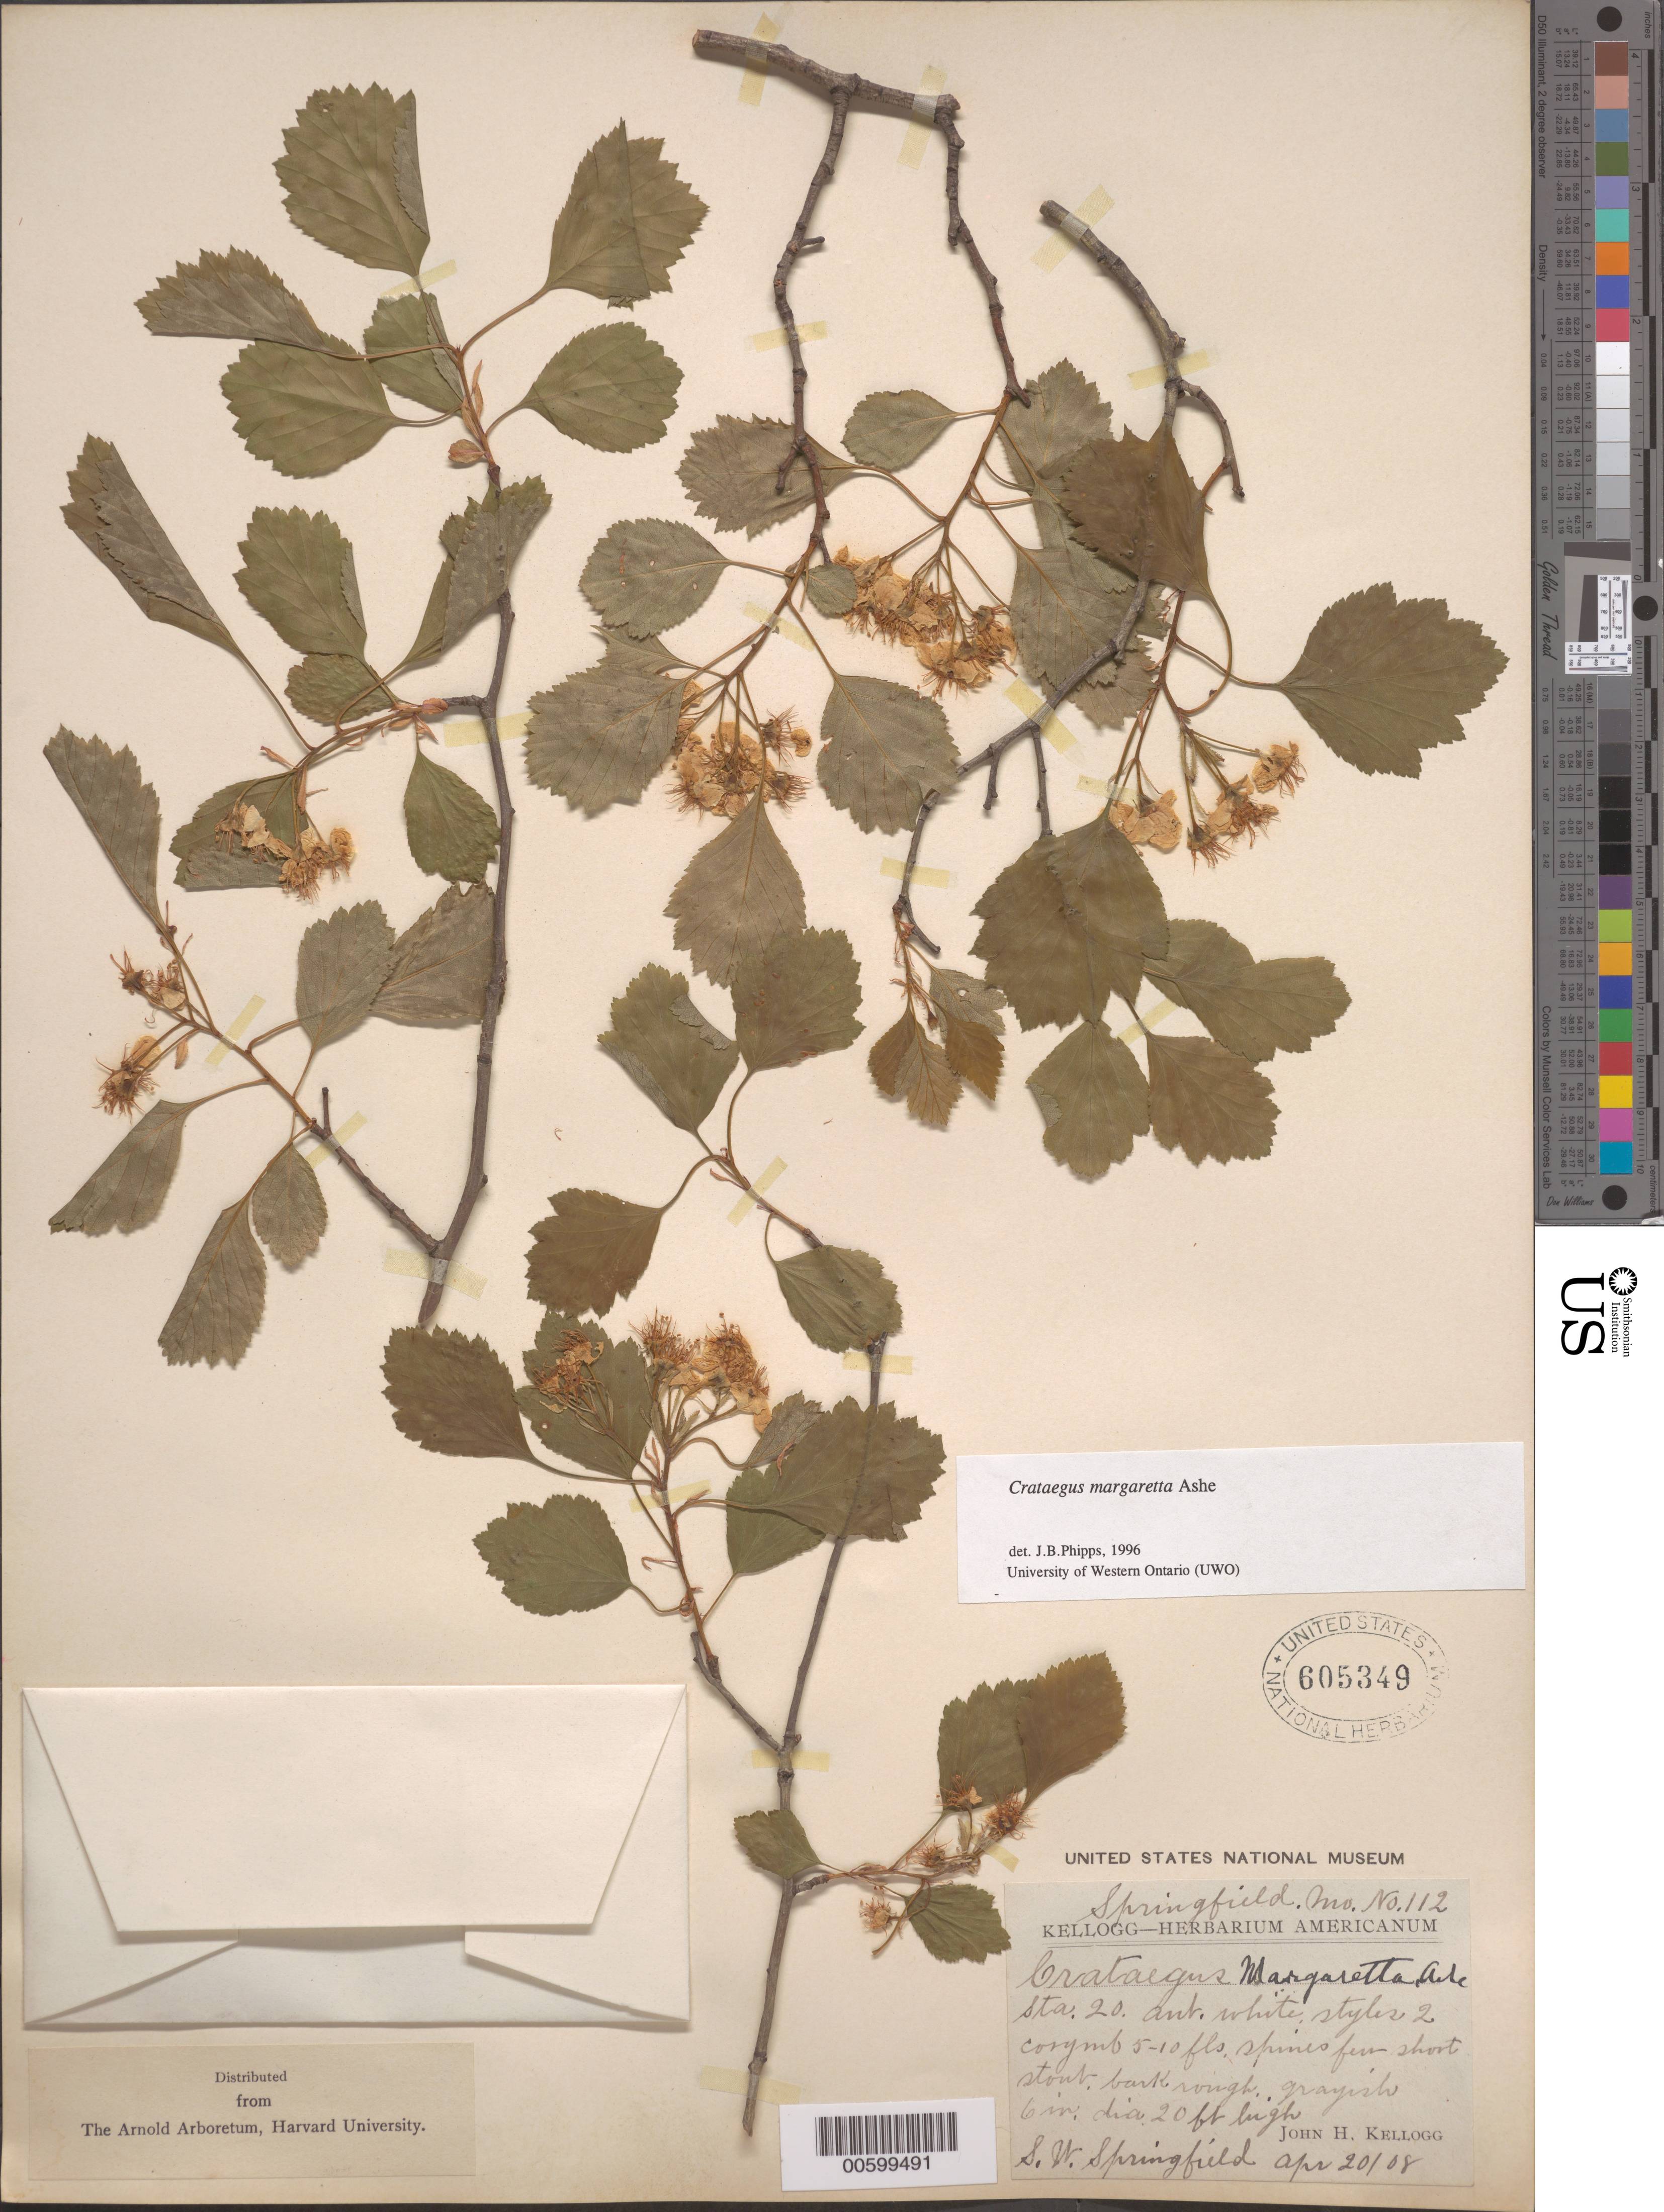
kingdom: Plantae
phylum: Tracheophyta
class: Magnoliopsida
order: Rosales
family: Rosaceae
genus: Crataegus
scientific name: Crataegus margarettae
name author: Ashe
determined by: Phipps, James B., (UWO), University of Western Ontario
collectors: J. H. Kellogg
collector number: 112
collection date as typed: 20 Apr 1908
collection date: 1908-04-20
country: United States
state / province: Missouri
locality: S.W. Springfield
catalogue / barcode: US 605349